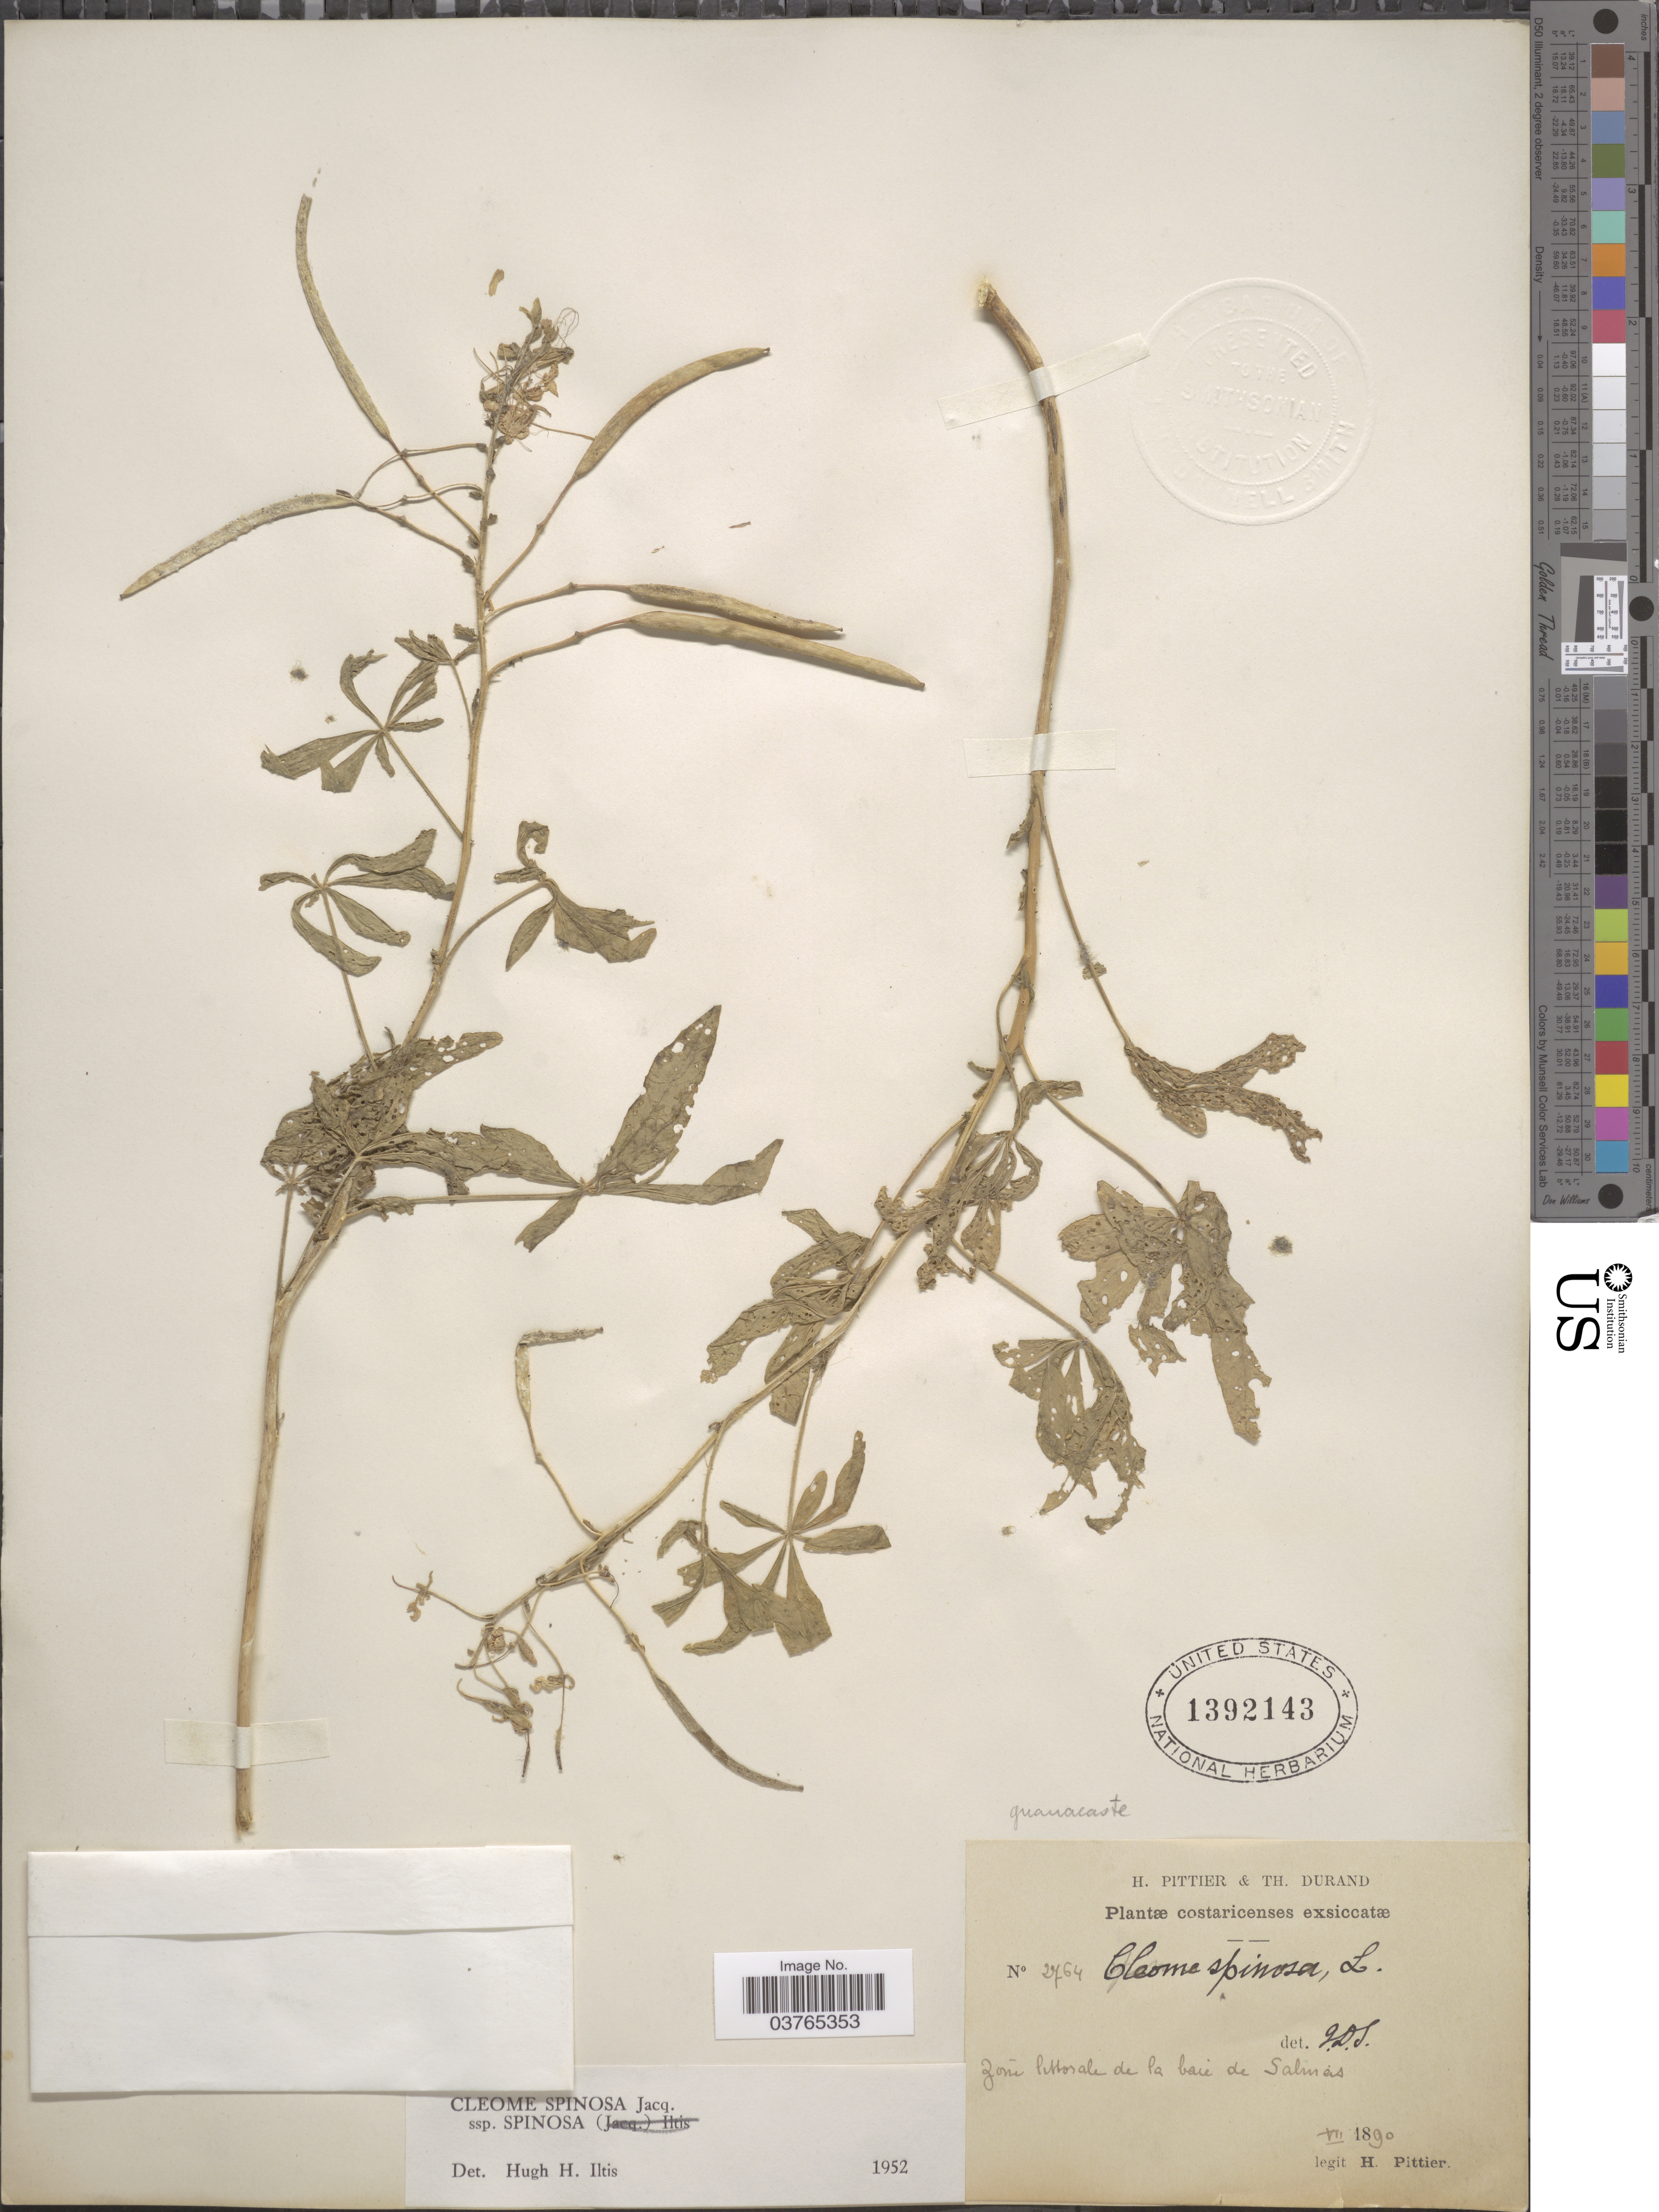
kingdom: Plantae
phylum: Tracheophyta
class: Magnoliopsida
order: Brassicales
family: Cleomaceae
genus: Tarenaya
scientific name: Tarenaya spinosa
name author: (Jacq.) Raf.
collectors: H. F. Pittier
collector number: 2764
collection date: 1890-07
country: Costa Rica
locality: Zone littorale de la baie de Salinas.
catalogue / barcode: US 1392143